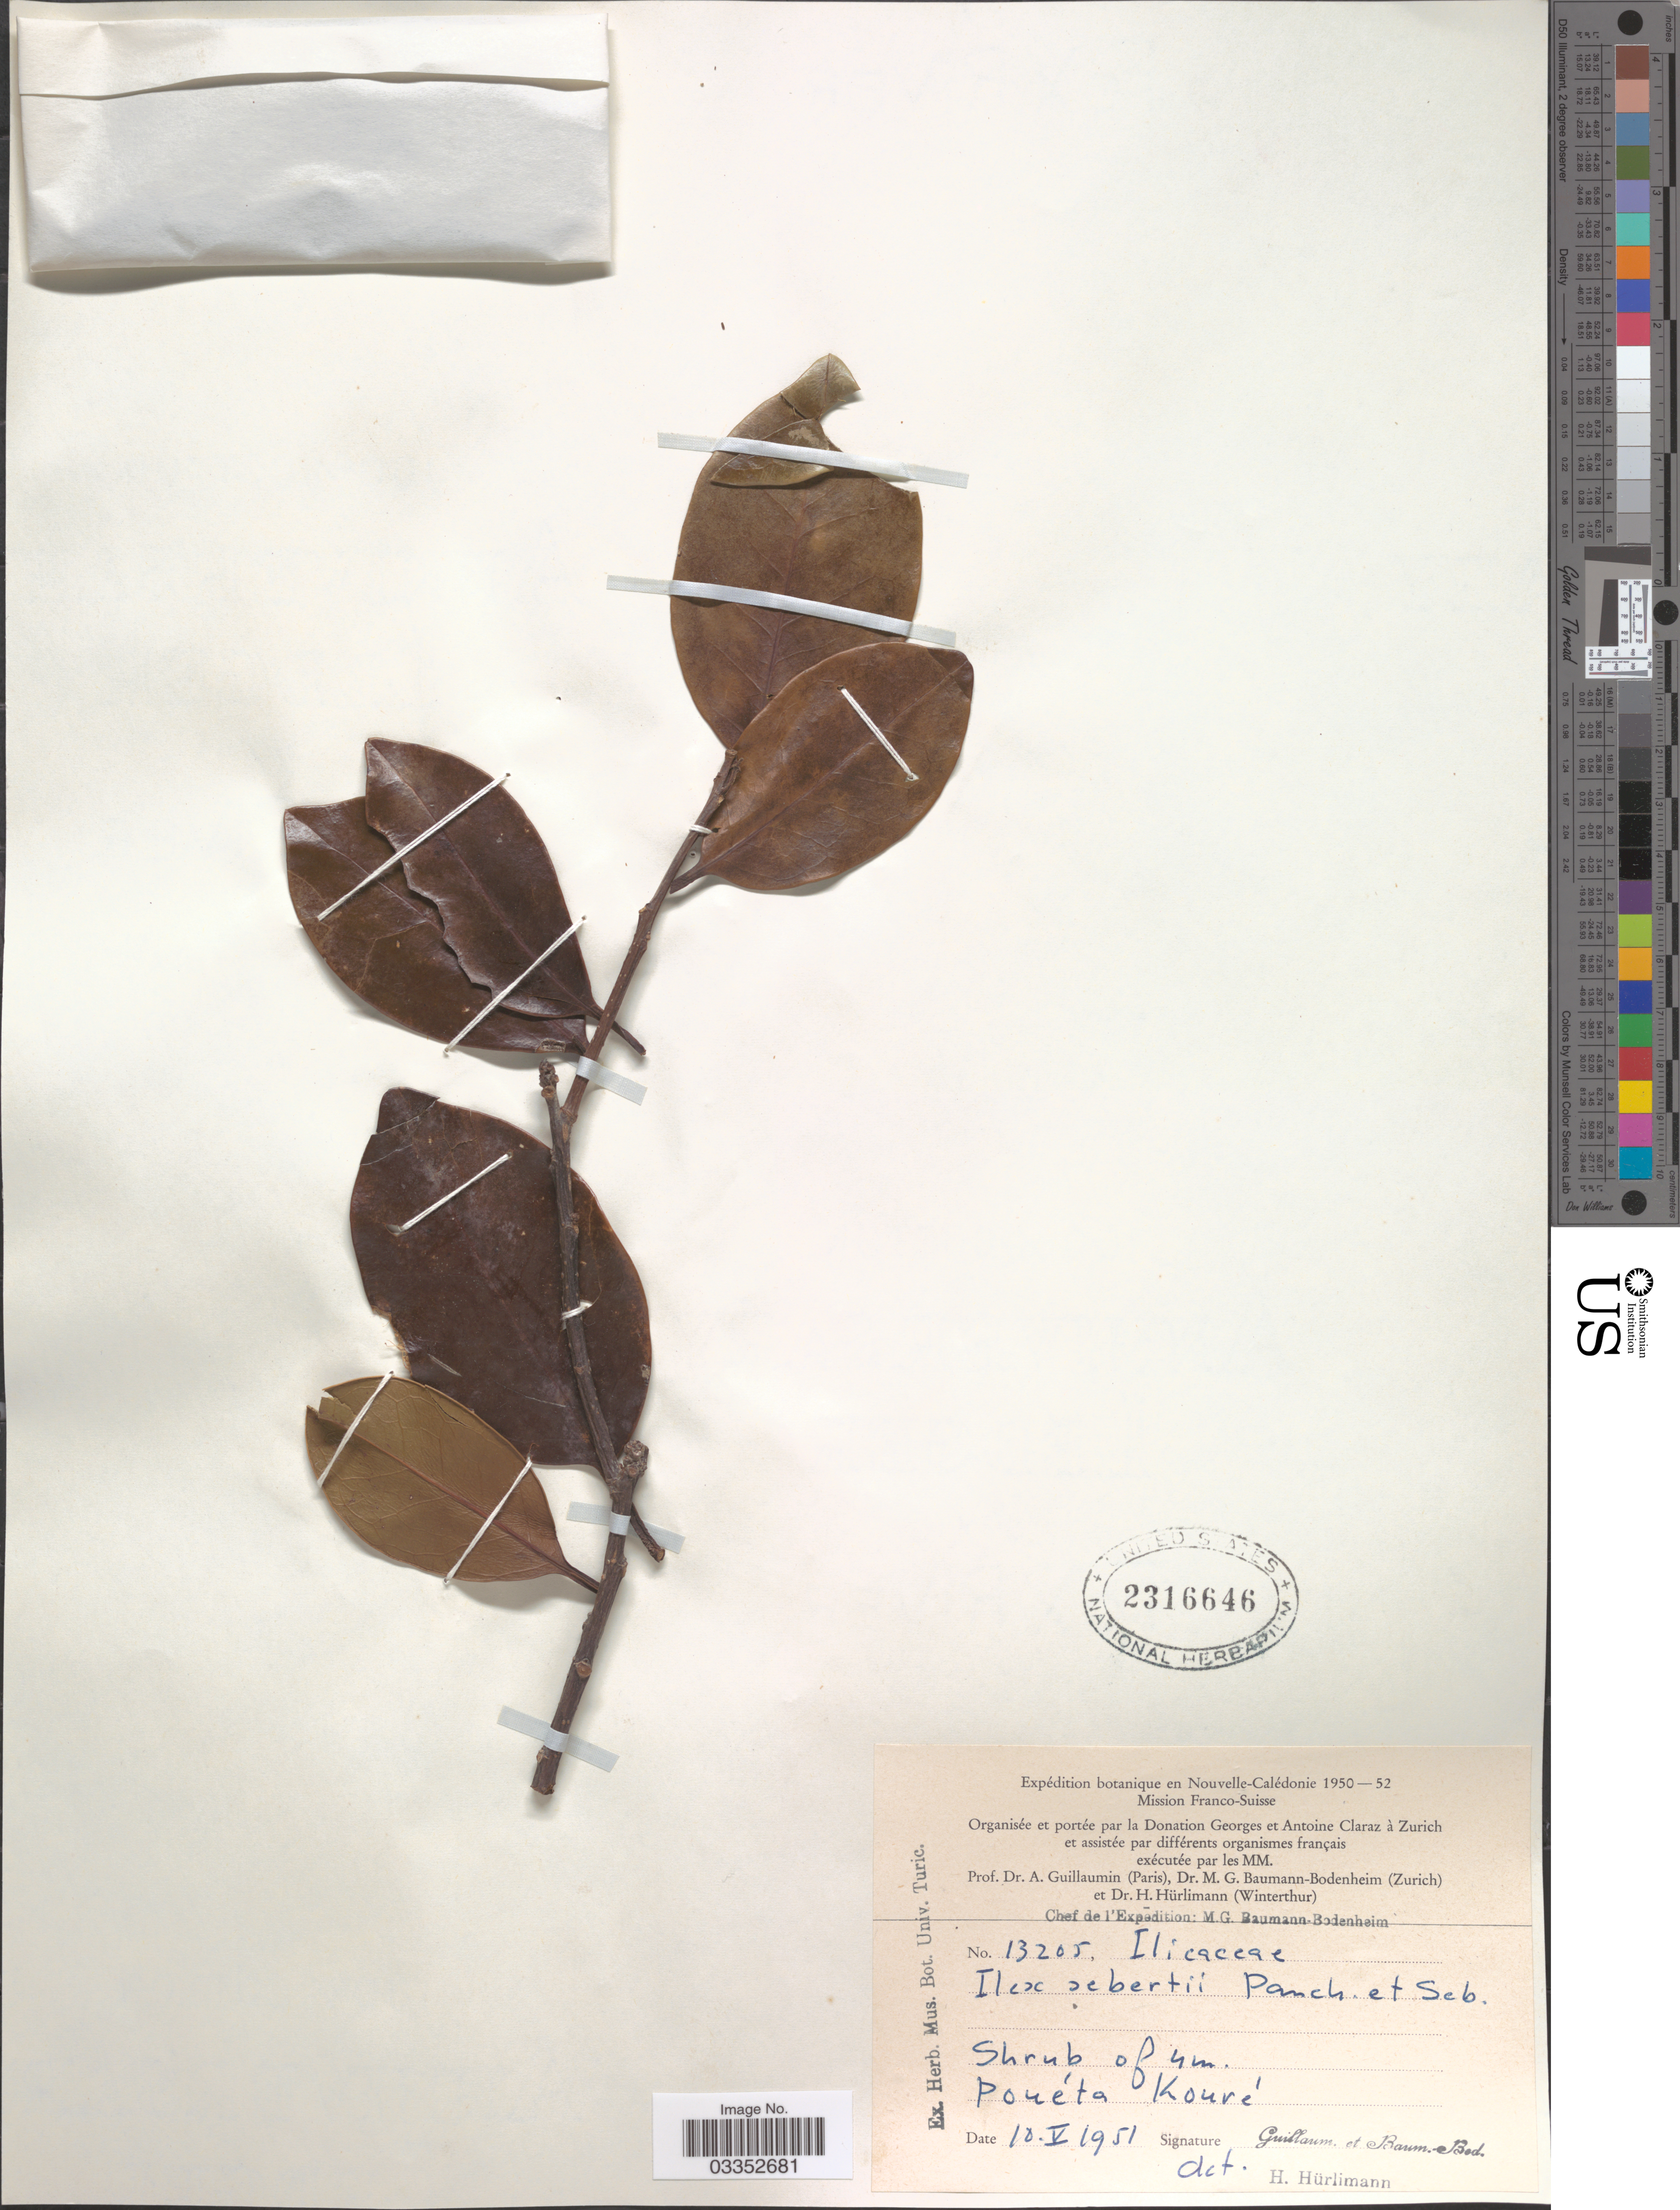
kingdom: Plantae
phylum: Tracheophyta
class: Magnoliopsida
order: Aquifoliales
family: Aquifoliaceae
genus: Ilex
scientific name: Ilex sebertii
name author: Pancher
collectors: H. Hürlimann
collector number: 13205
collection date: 1951-05-10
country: New Caledonia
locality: Nouvelle-Calédonie. Pouéta Kourè.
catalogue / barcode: US 2316646